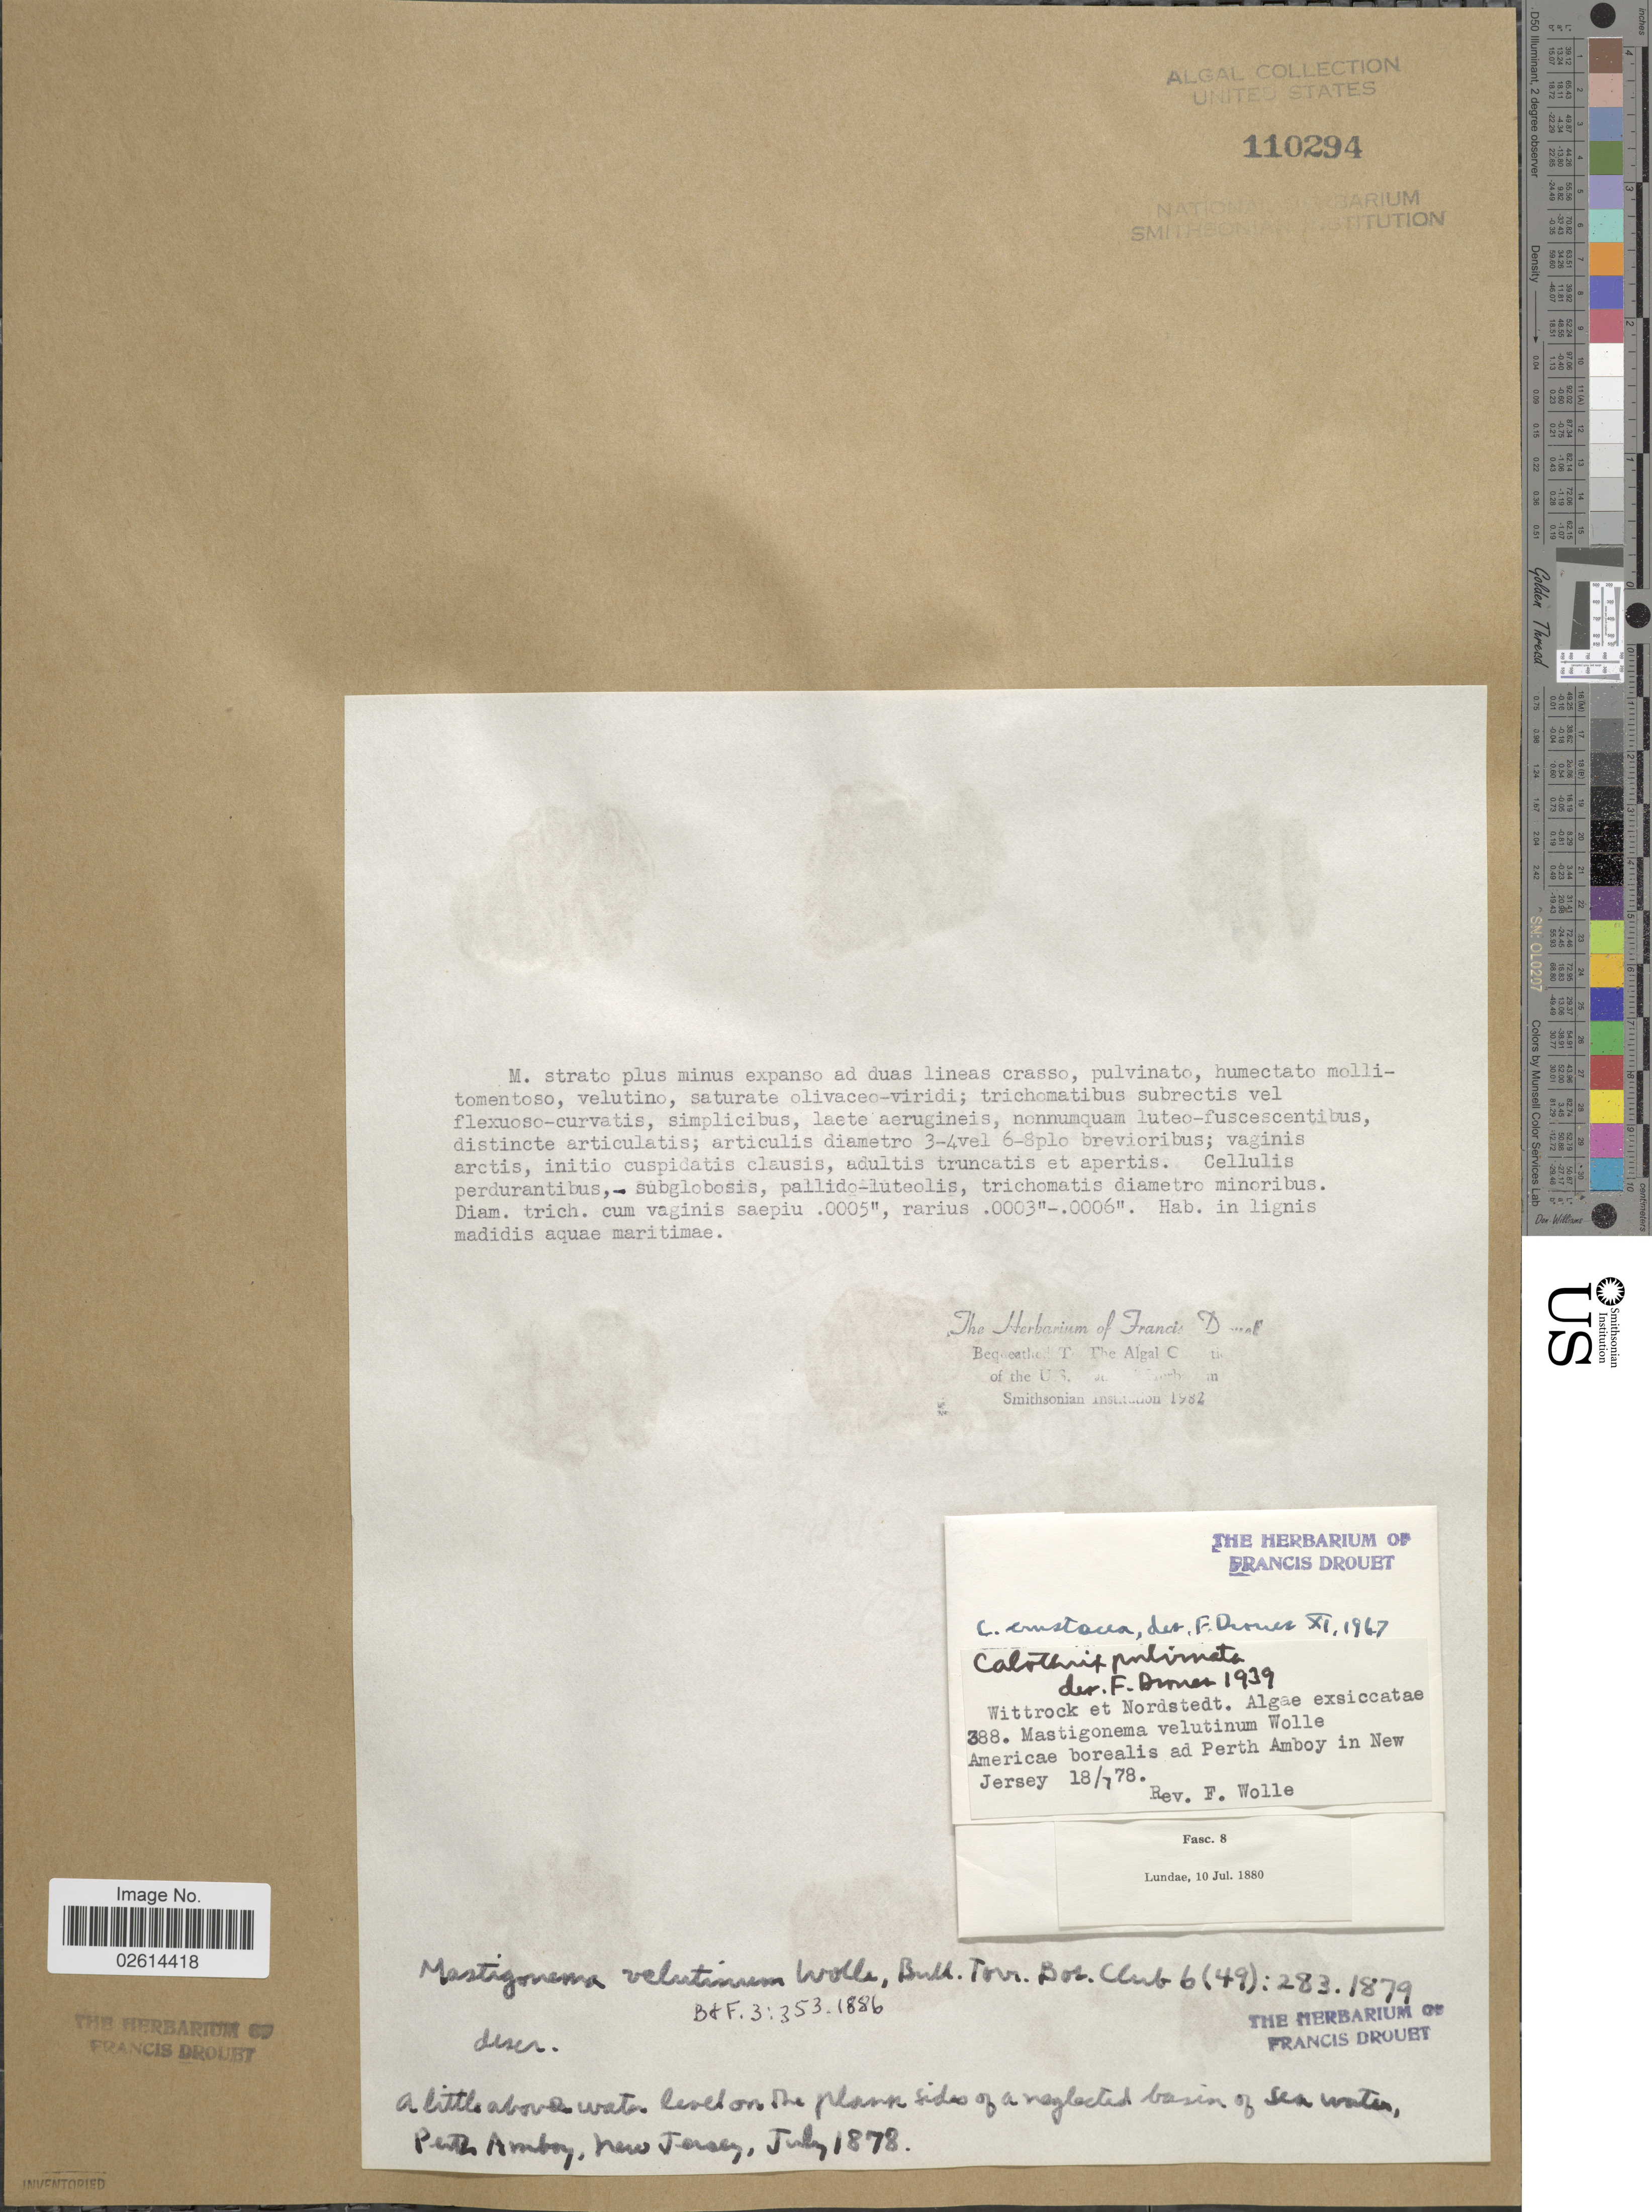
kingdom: Bacteria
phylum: Cyanobacteria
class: Cyanobacteriia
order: Cyanobacteriales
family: Rivulariaceae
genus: Calothrix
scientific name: Calothrix crustacea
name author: Thur. ex Bornet & Flahault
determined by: Drouet, F. E.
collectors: F. Wolle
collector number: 388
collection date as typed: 1978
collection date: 1978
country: United States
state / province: New Jersey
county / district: Middlesex County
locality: Perth Amboy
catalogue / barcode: US 110294